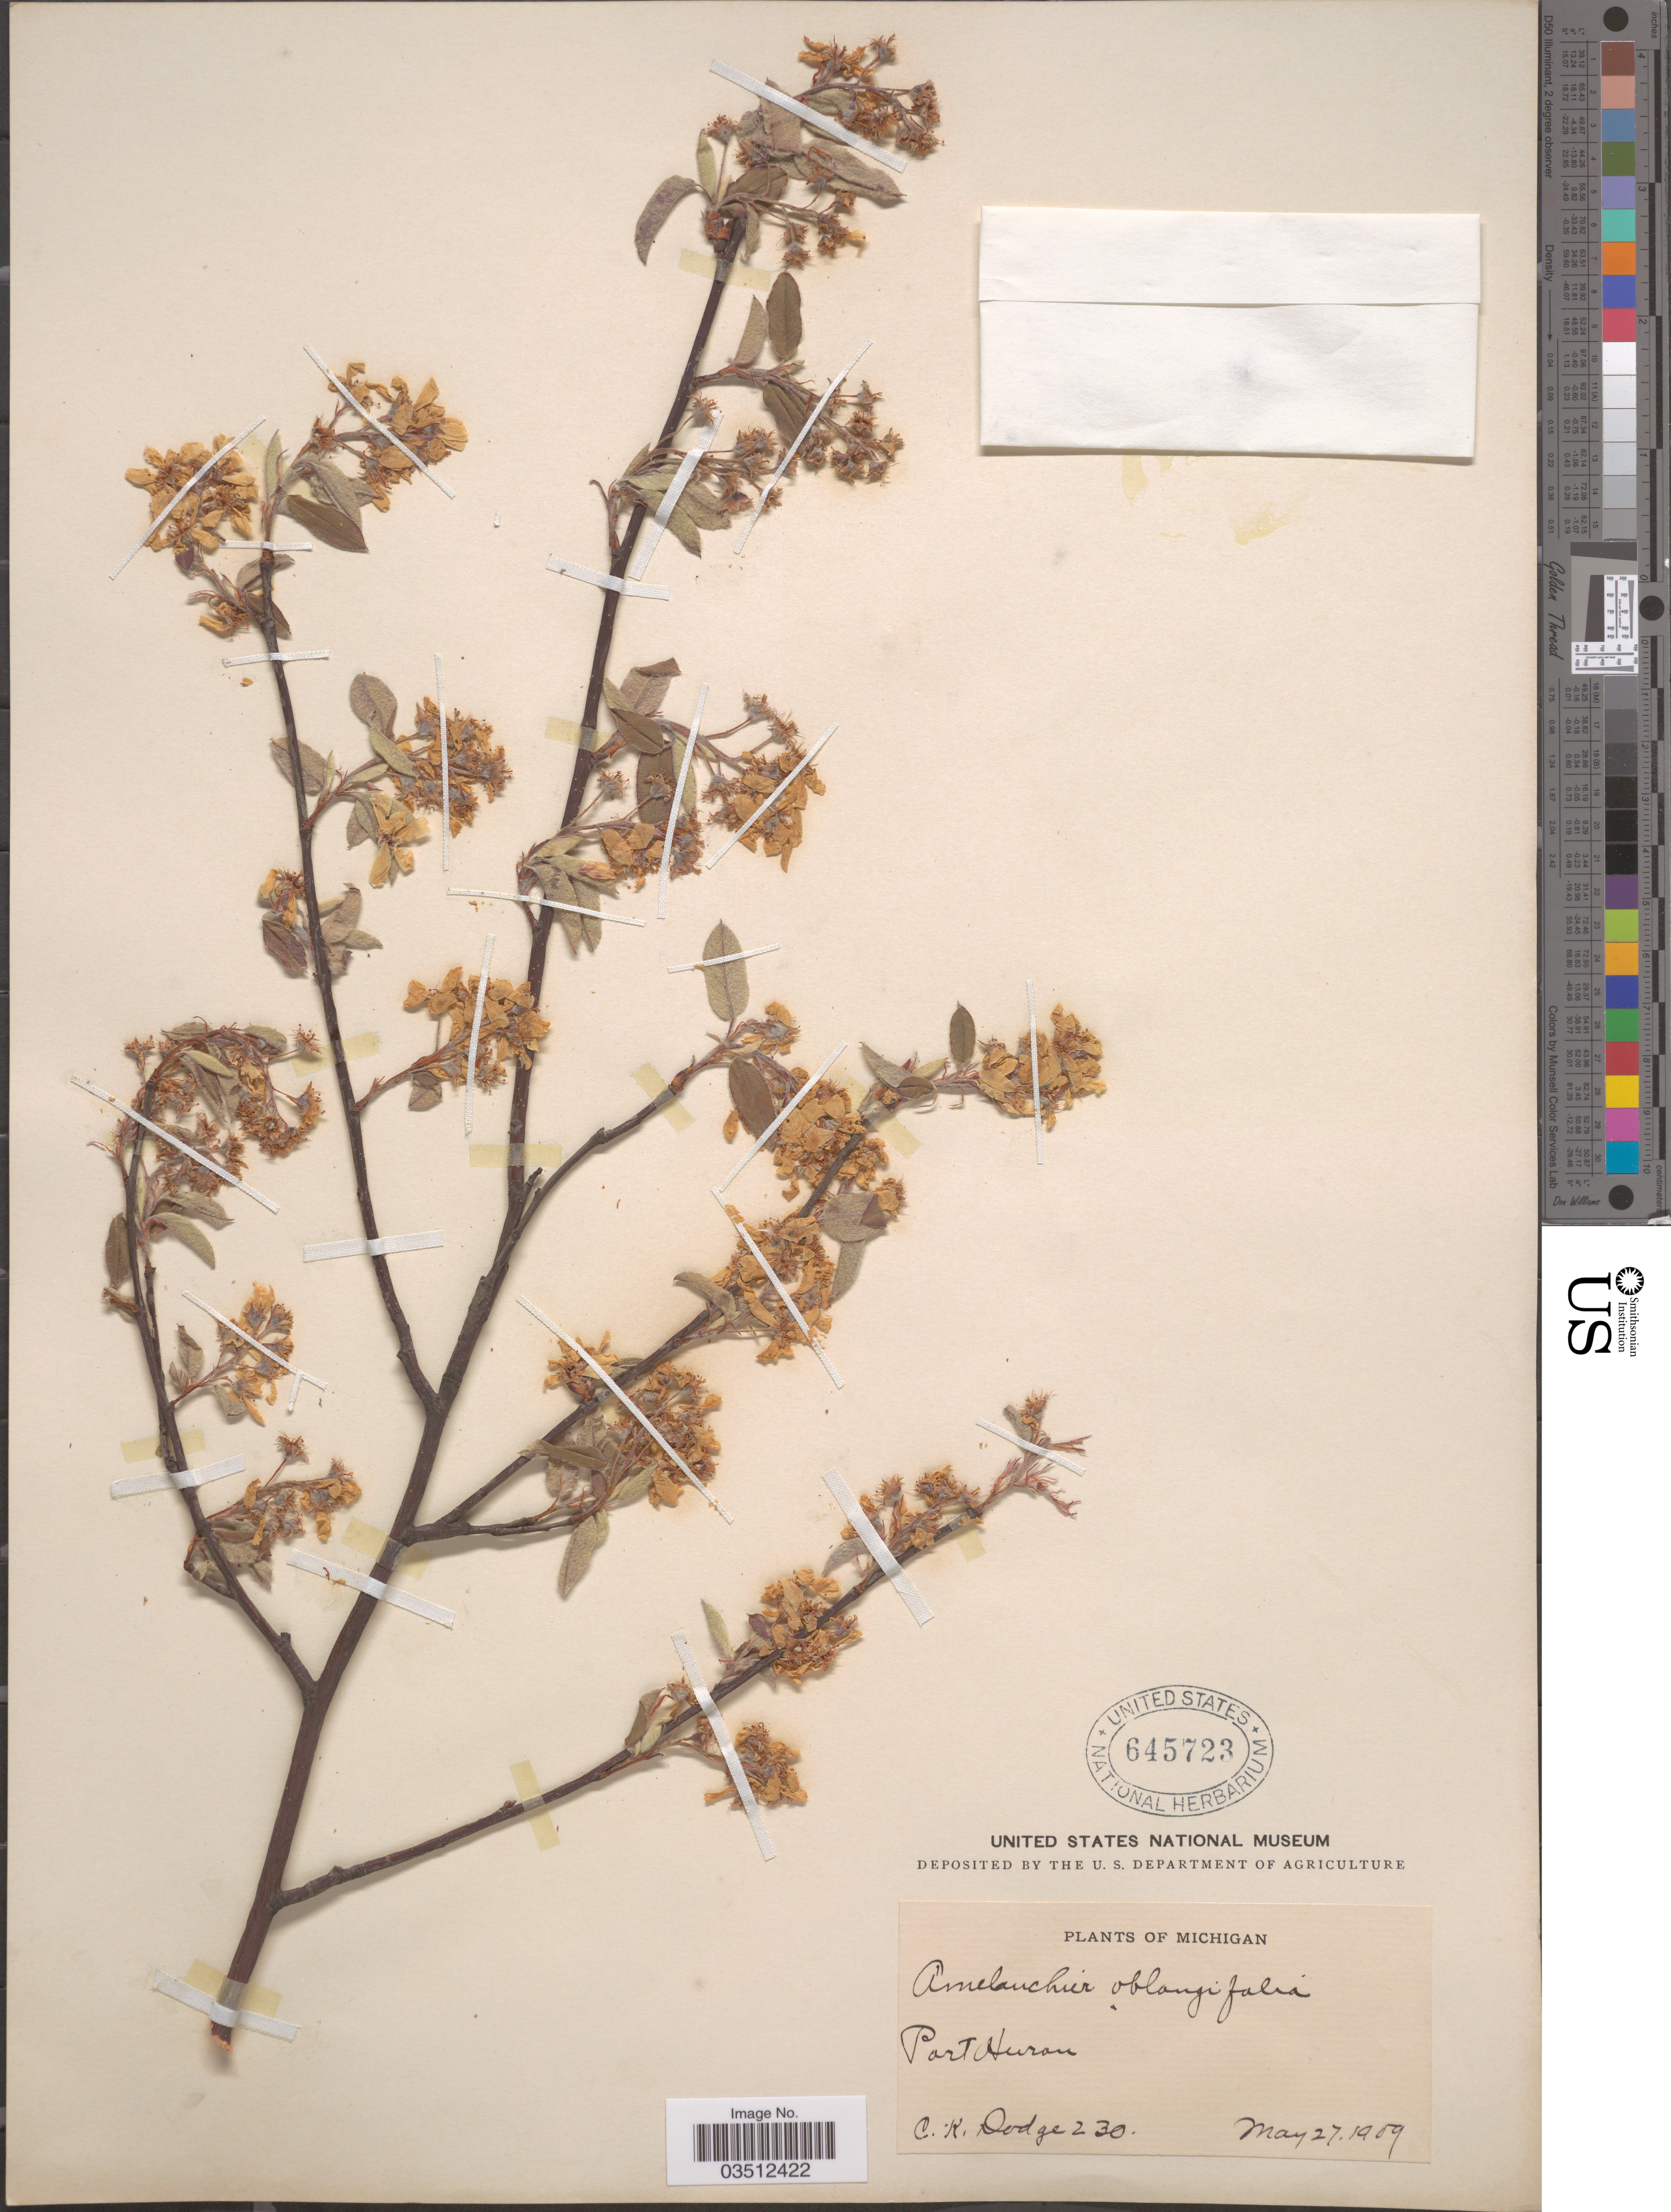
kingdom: Plantae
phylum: Tracheophyta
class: Magnoliopsida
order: Rosales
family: Rosaceae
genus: Amelanchier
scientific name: Amelanchier oblongifolia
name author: (Torr. & A. Gray) M. Roem.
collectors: C. Dodge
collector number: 230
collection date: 1909-05-27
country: United States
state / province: Michigan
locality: Port Huron.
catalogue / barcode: US 645723